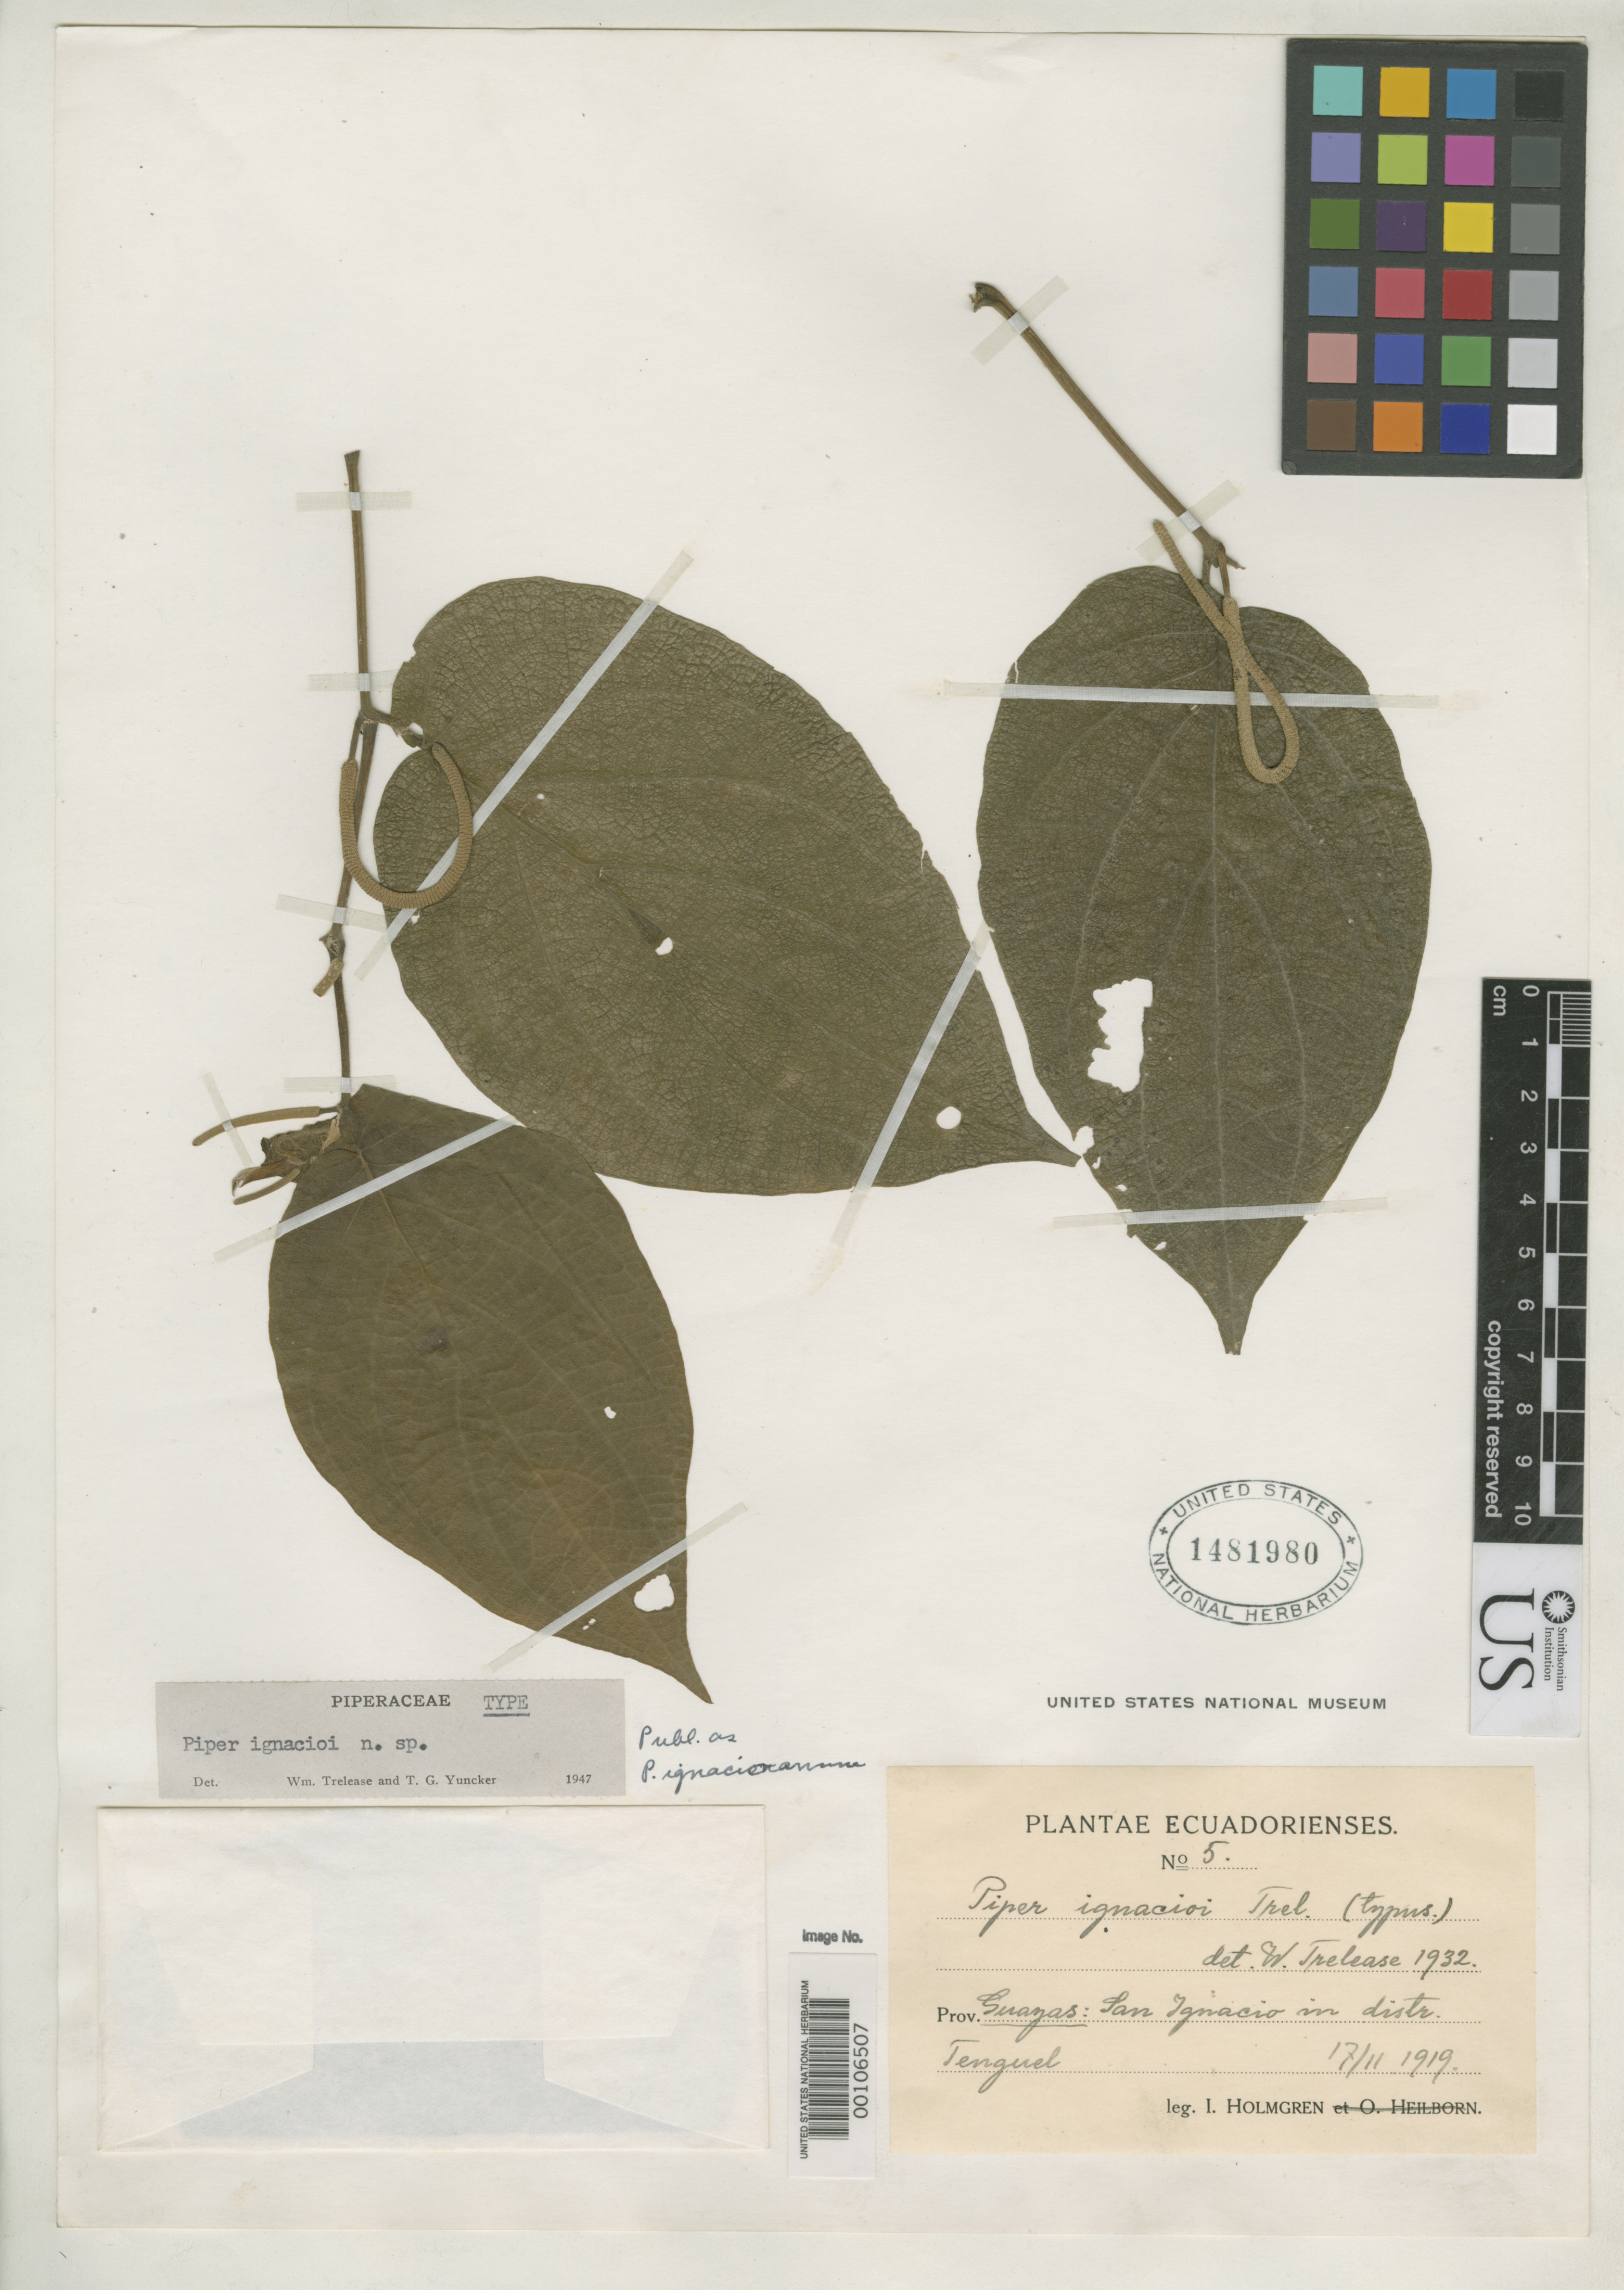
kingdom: Plantae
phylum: Tracheophyta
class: Magnoliopsida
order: Piperales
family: Piperaceae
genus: Piper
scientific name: Piper ignacioanum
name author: Trel. & Yunck.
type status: Holotype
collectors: I. A. Holmgren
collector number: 5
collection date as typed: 17 Nov 1919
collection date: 1919-11-17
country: Ecuador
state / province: Guayas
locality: San Ignacio.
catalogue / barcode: US 1481980